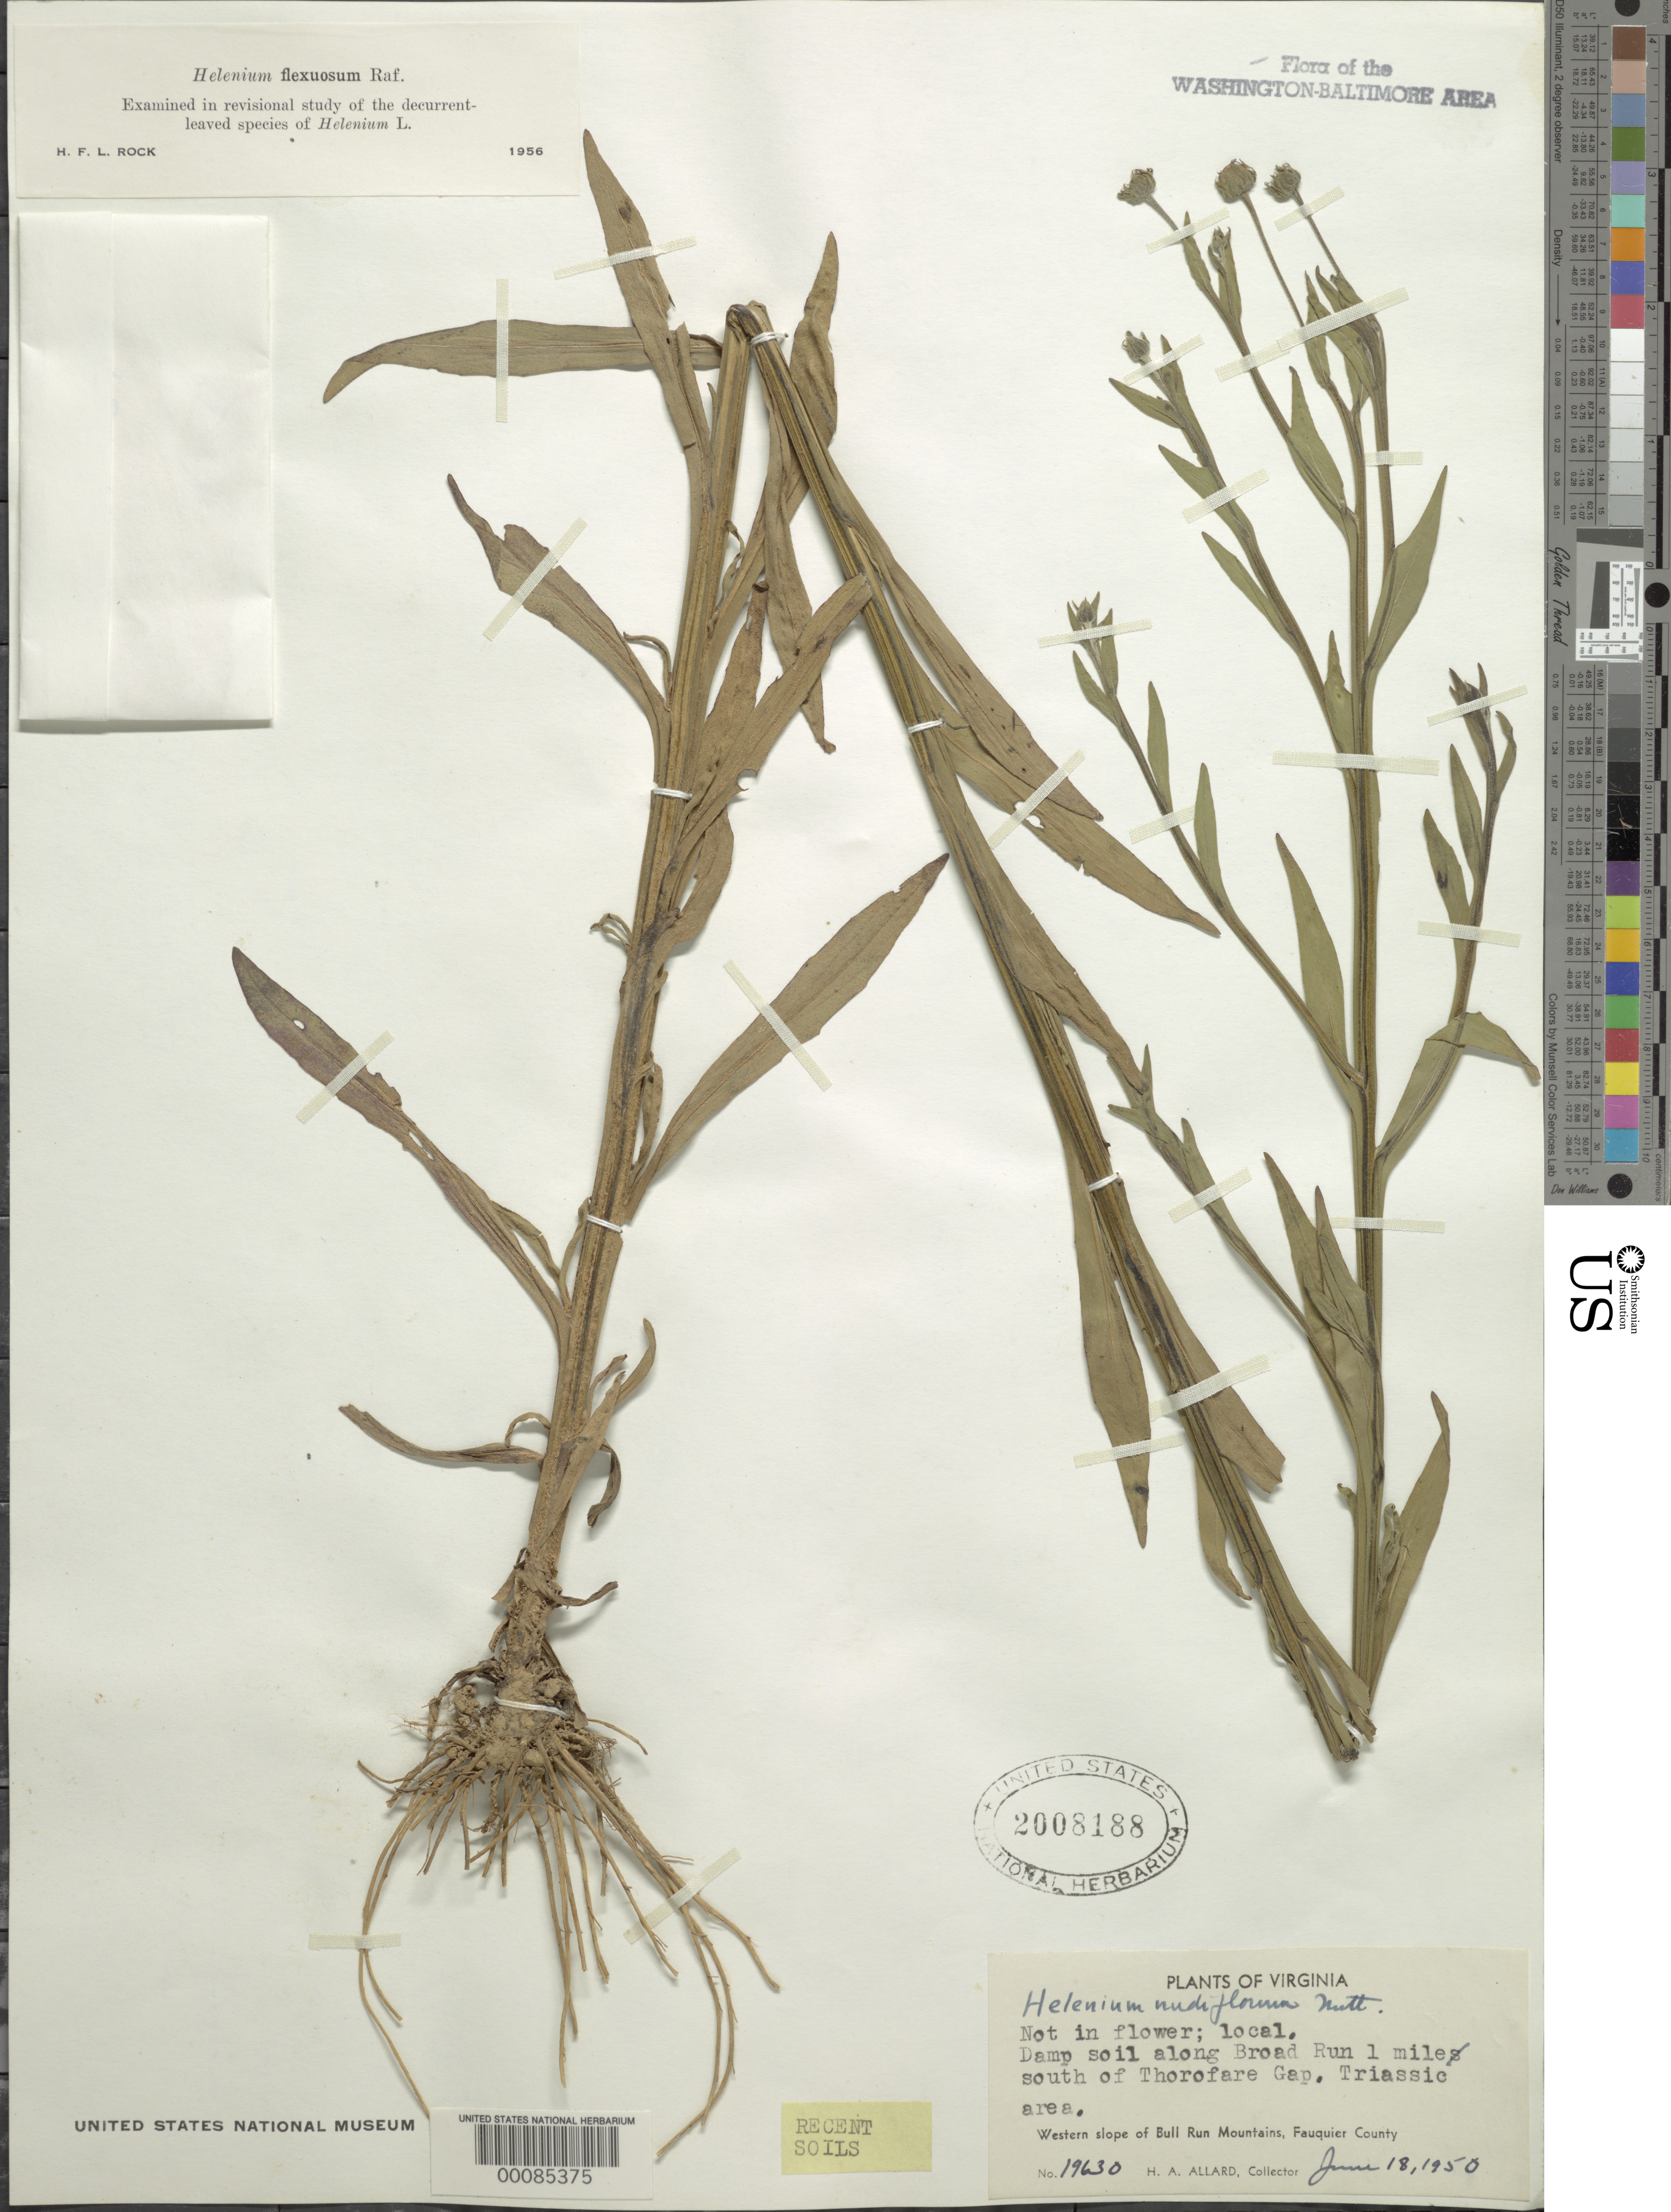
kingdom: Plantae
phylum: Tracheophyta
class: Magnoliopsida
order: Asterales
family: Asteraceae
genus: Helenium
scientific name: Helenium flexuosum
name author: Raf.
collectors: H. A. Allard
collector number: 19630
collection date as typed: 18 Jun 1950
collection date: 1950-06-18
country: United States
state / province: Virginia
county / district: Fauquier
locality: Broad Run south of Thorofare Gap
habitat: Damp soil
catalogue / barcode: US 2008188